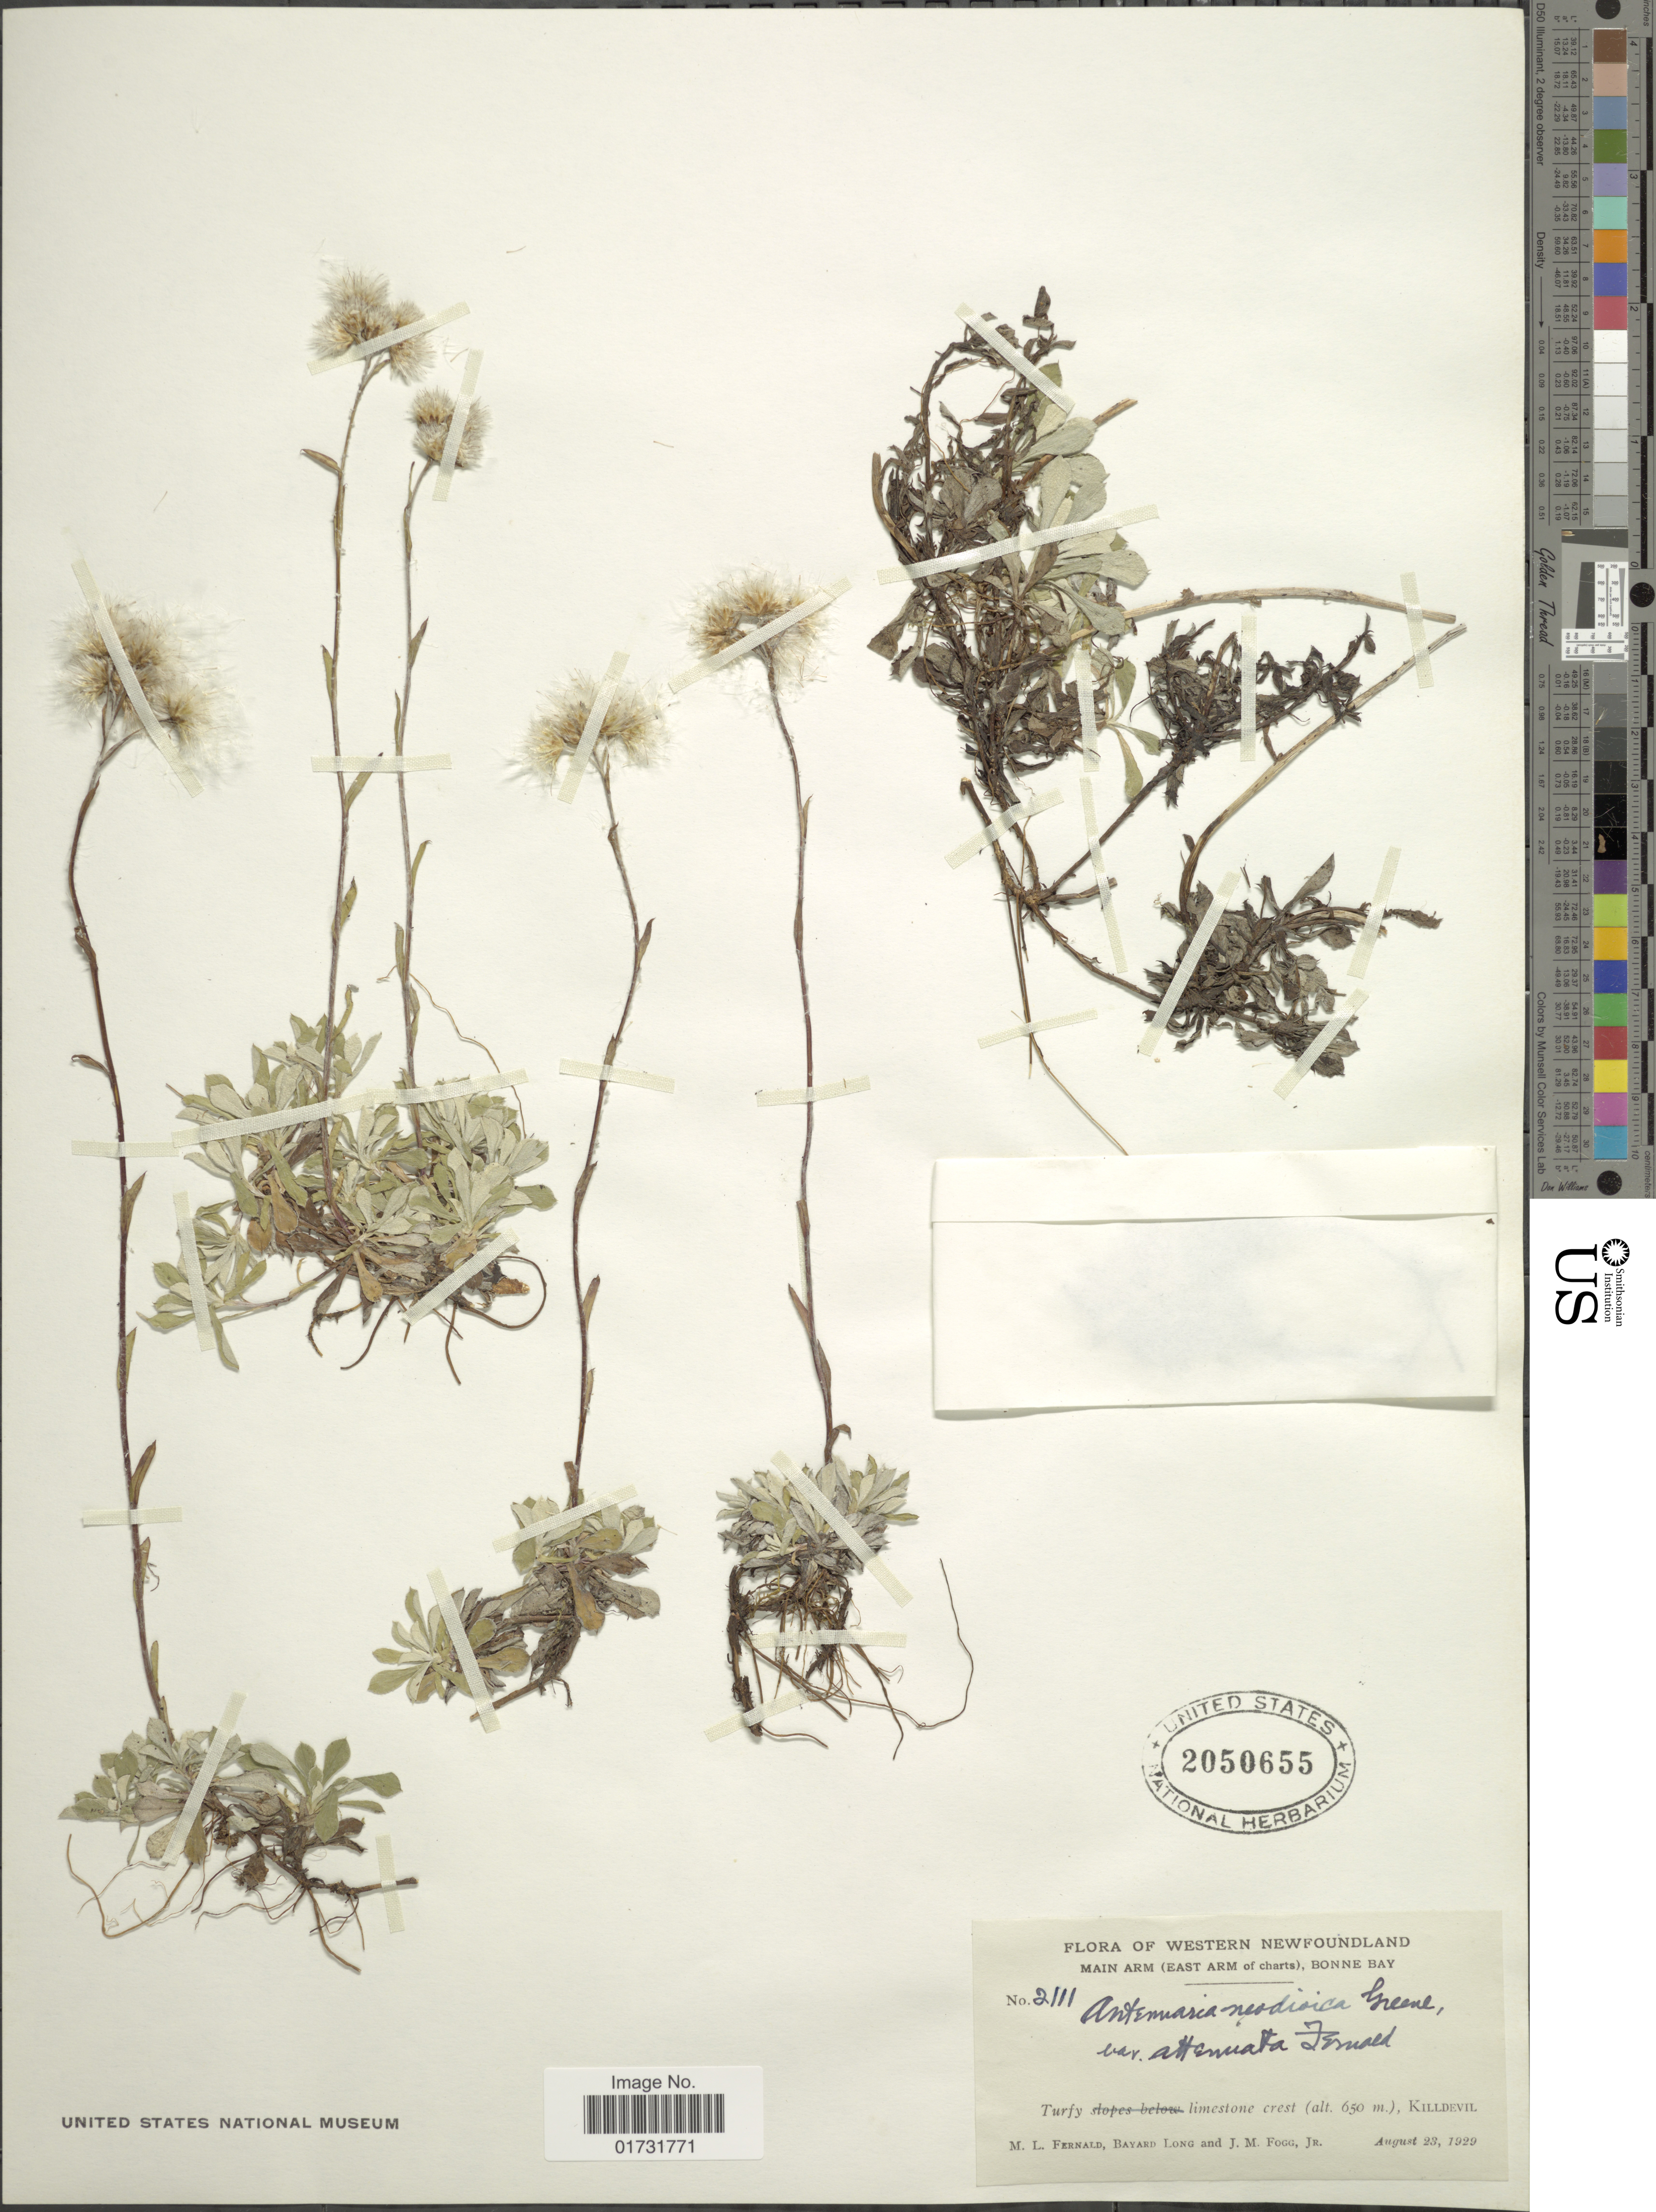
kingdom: Plantae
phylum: Tracheophyta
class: Magnoliopsida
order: Asterales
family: Asteraceae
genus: Antennaria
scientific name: Antennaria neodioica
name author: Greene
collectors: M. L. Fernald, B. Long & J. Fogg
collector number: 2111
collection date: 1929-08-23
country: Canada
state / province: Newfoundland and Labrador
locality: Western Newfoundland. Main Arm (east Arm of charts), Bonney Bay. Killdevil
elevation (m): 650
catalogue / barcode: US 2050655